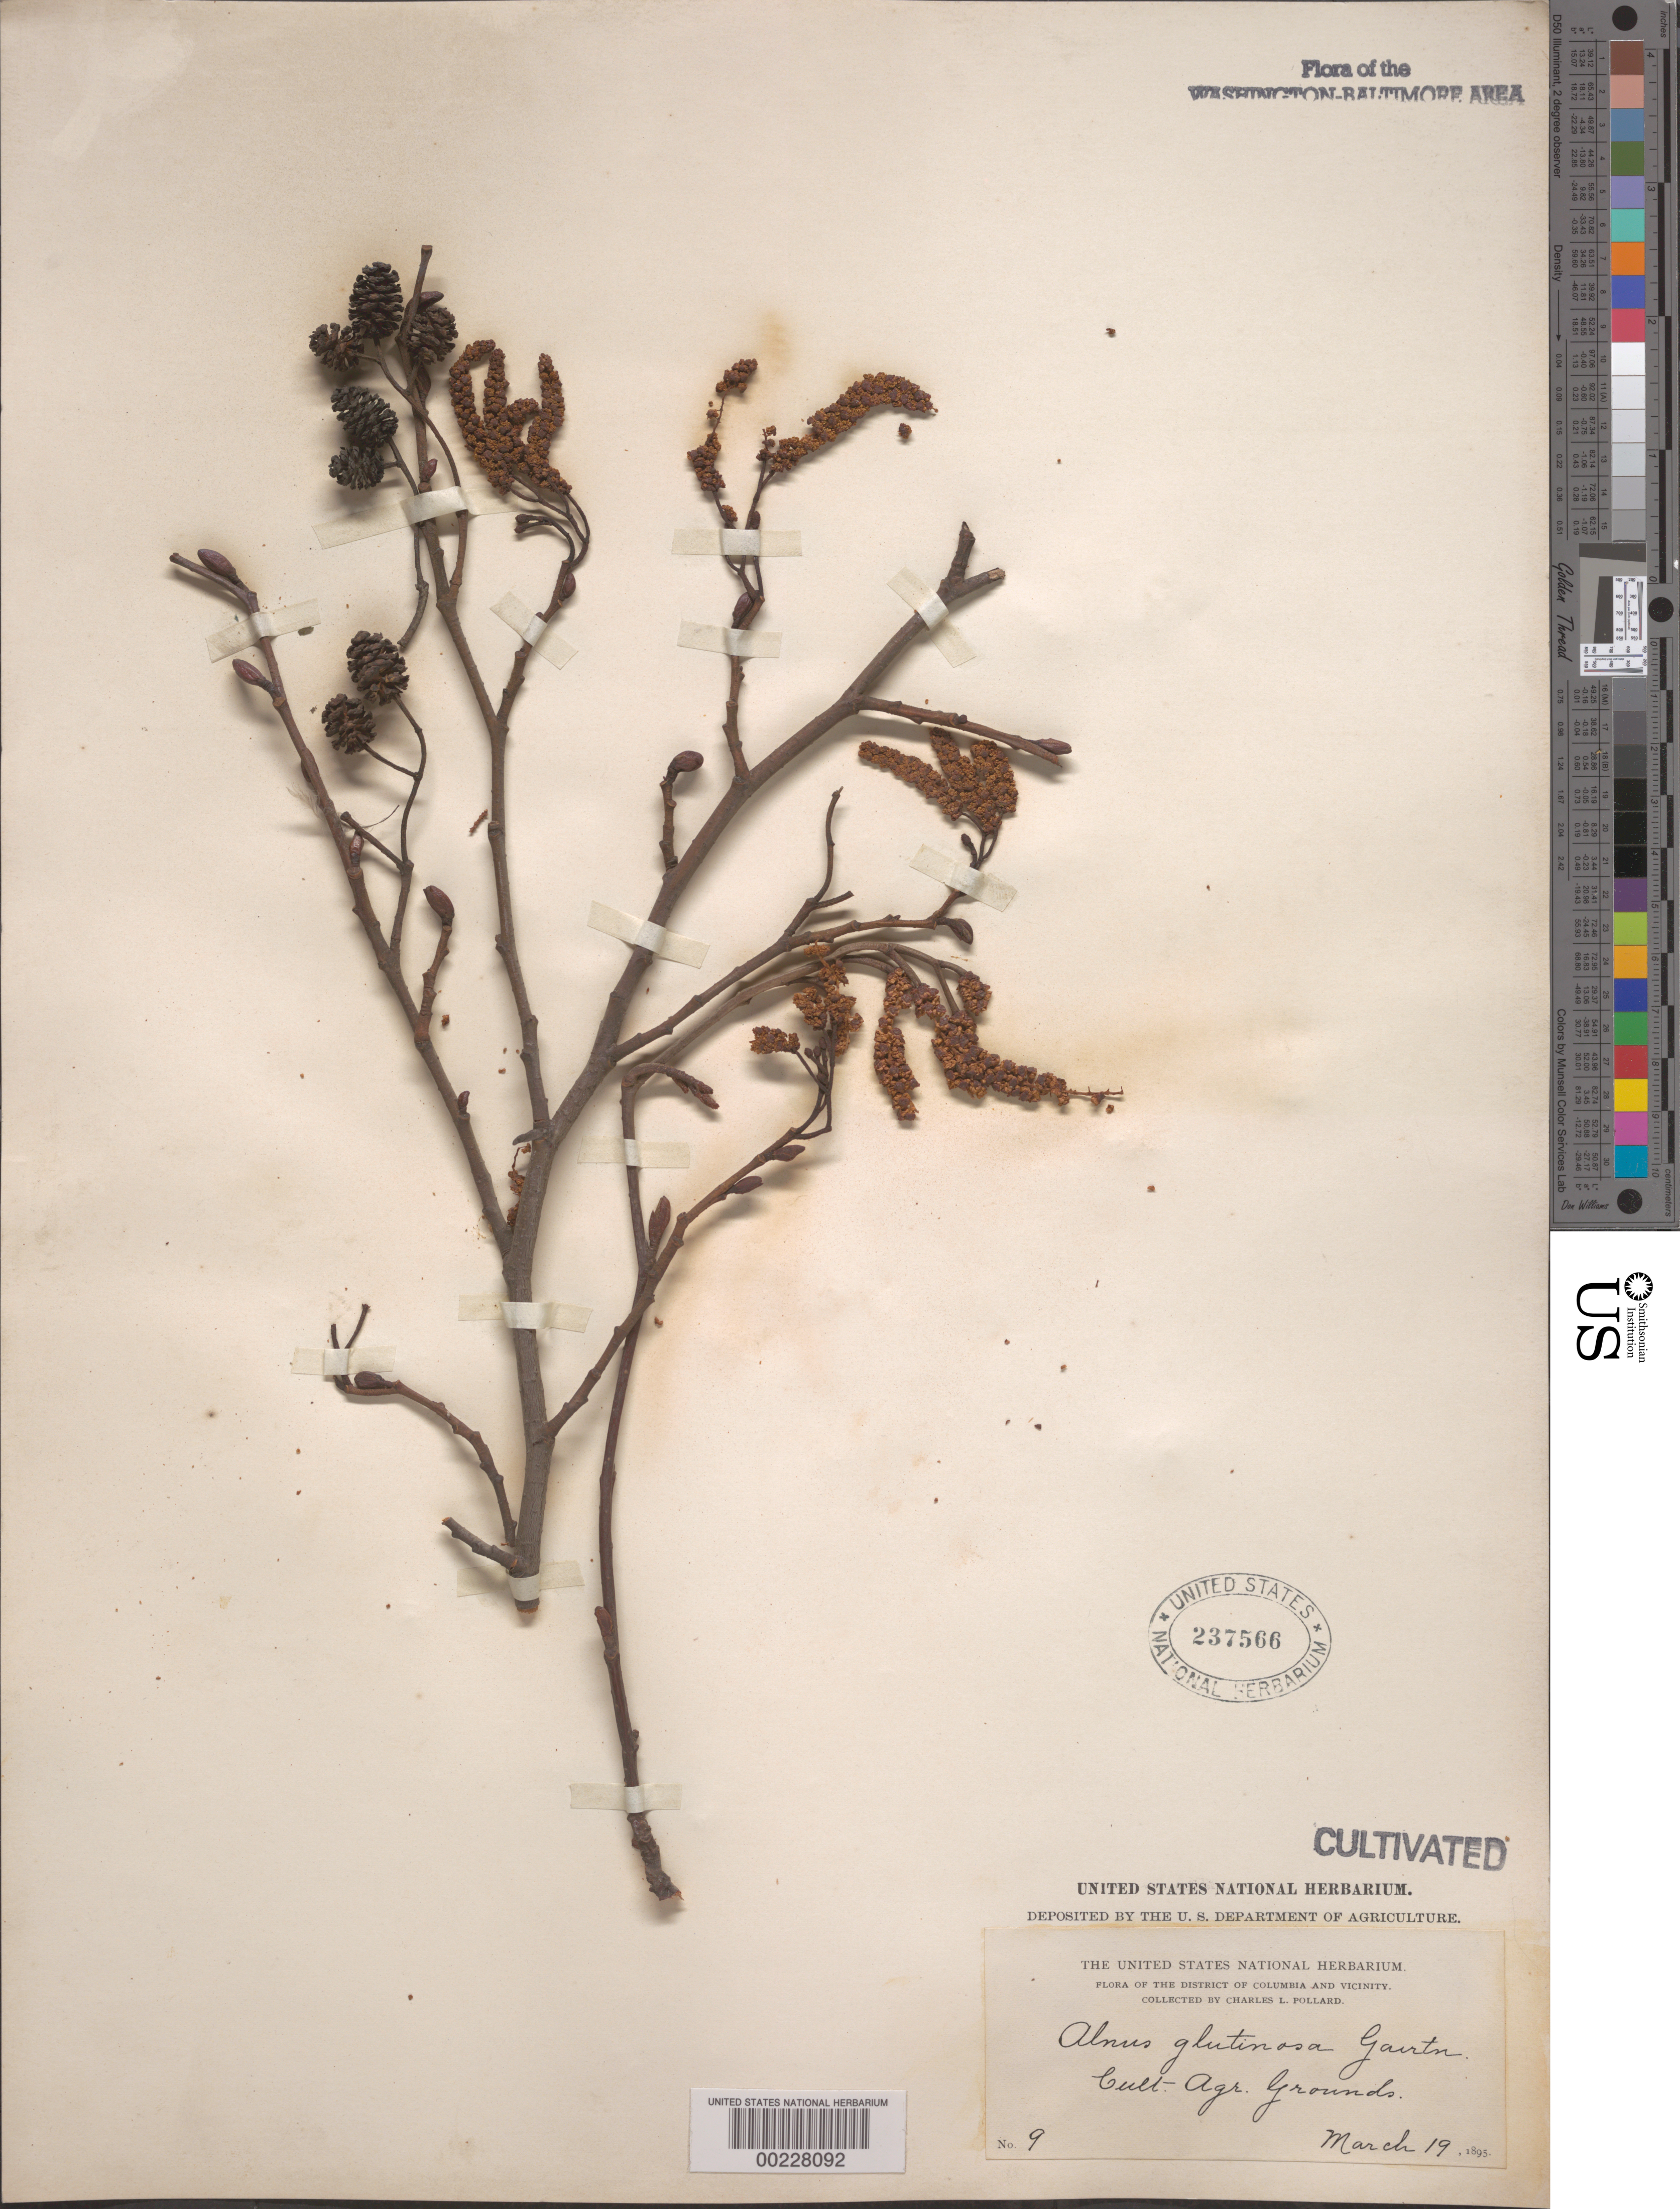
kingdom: Plantae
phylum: Tracheophyta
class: Magnoliopsida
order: Fagales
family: Betulaceae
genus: Alnus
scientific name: Alnus glutinosa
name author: (L.) Gaertn.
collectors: C. L. Pollard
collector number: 9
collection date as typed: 19 Mar 1895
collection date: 1895-03-19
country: United States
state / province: District of Columbia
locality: Agricultural grounds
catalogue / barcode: US 237566